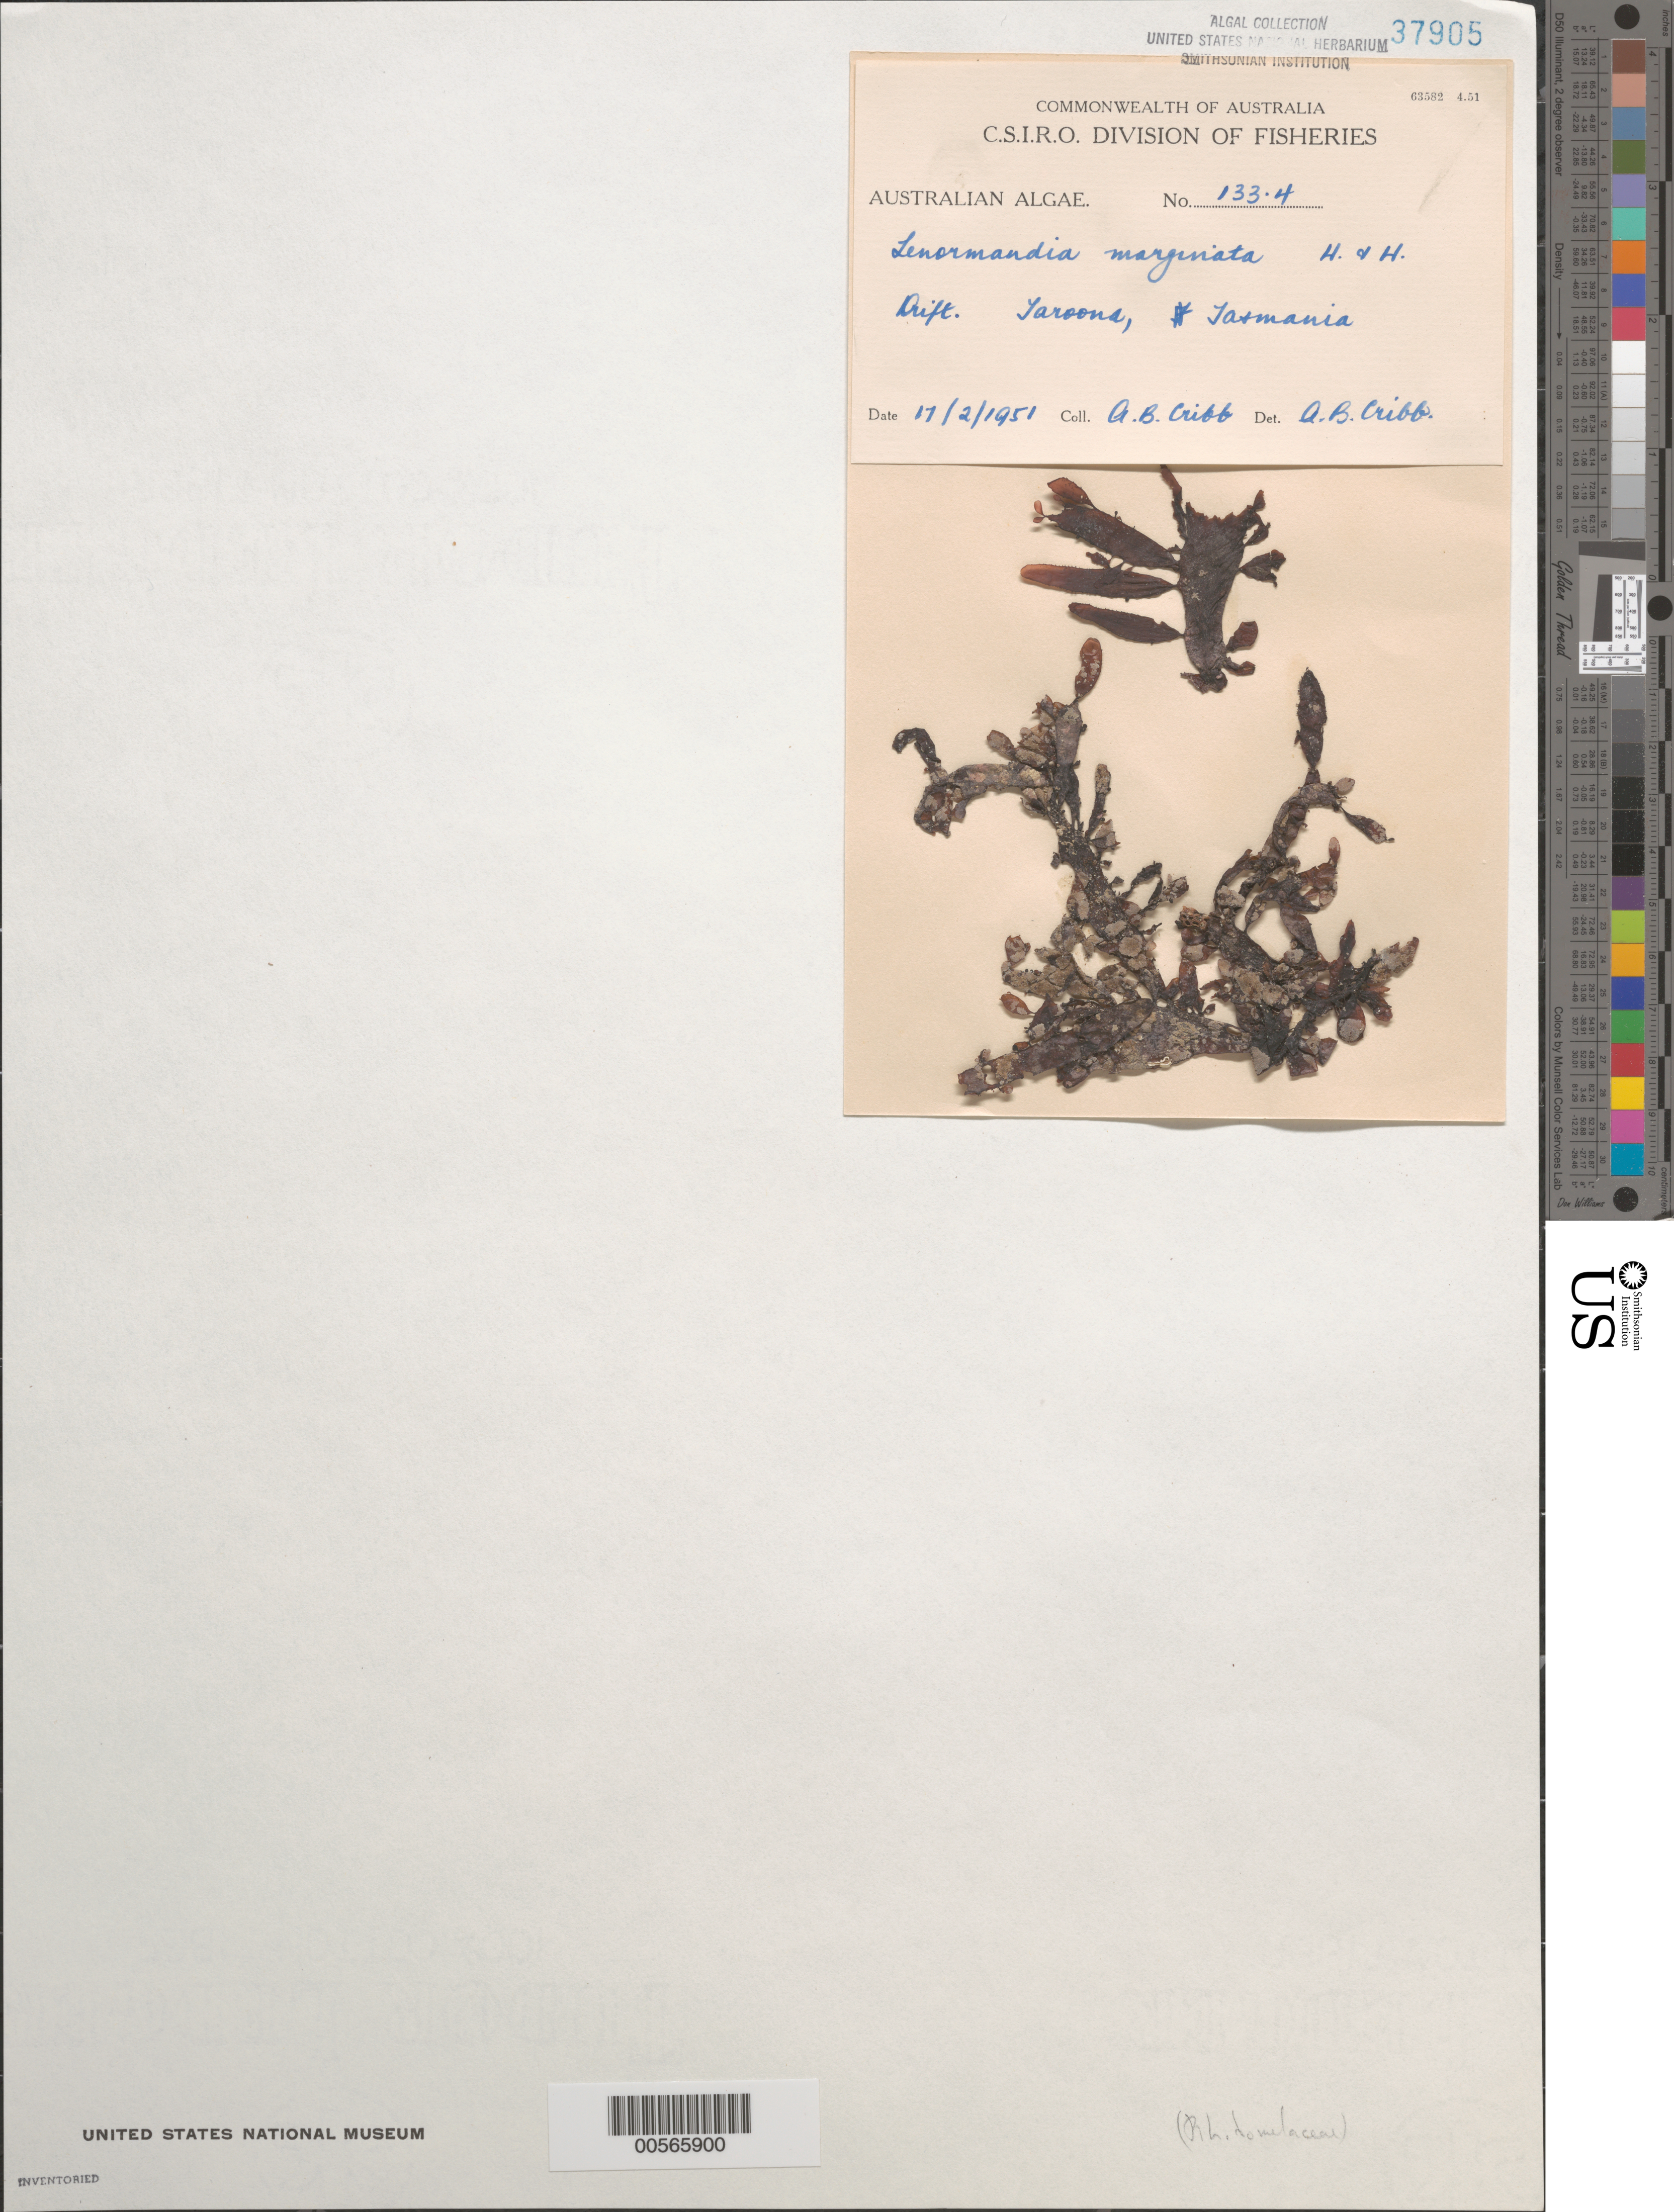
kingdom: Plantae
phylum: Rhodophyta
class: Florideophyceae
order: Ceramiales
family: Rhodomelaceae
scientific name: Lenormandia marginata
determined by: Cribb, A. B.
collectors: A. Cribb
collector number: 133.4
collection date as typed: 17 Feb 1951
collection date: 1951-02-17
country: Australia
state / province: Tasmania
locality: Taroona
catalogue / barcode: US 37905